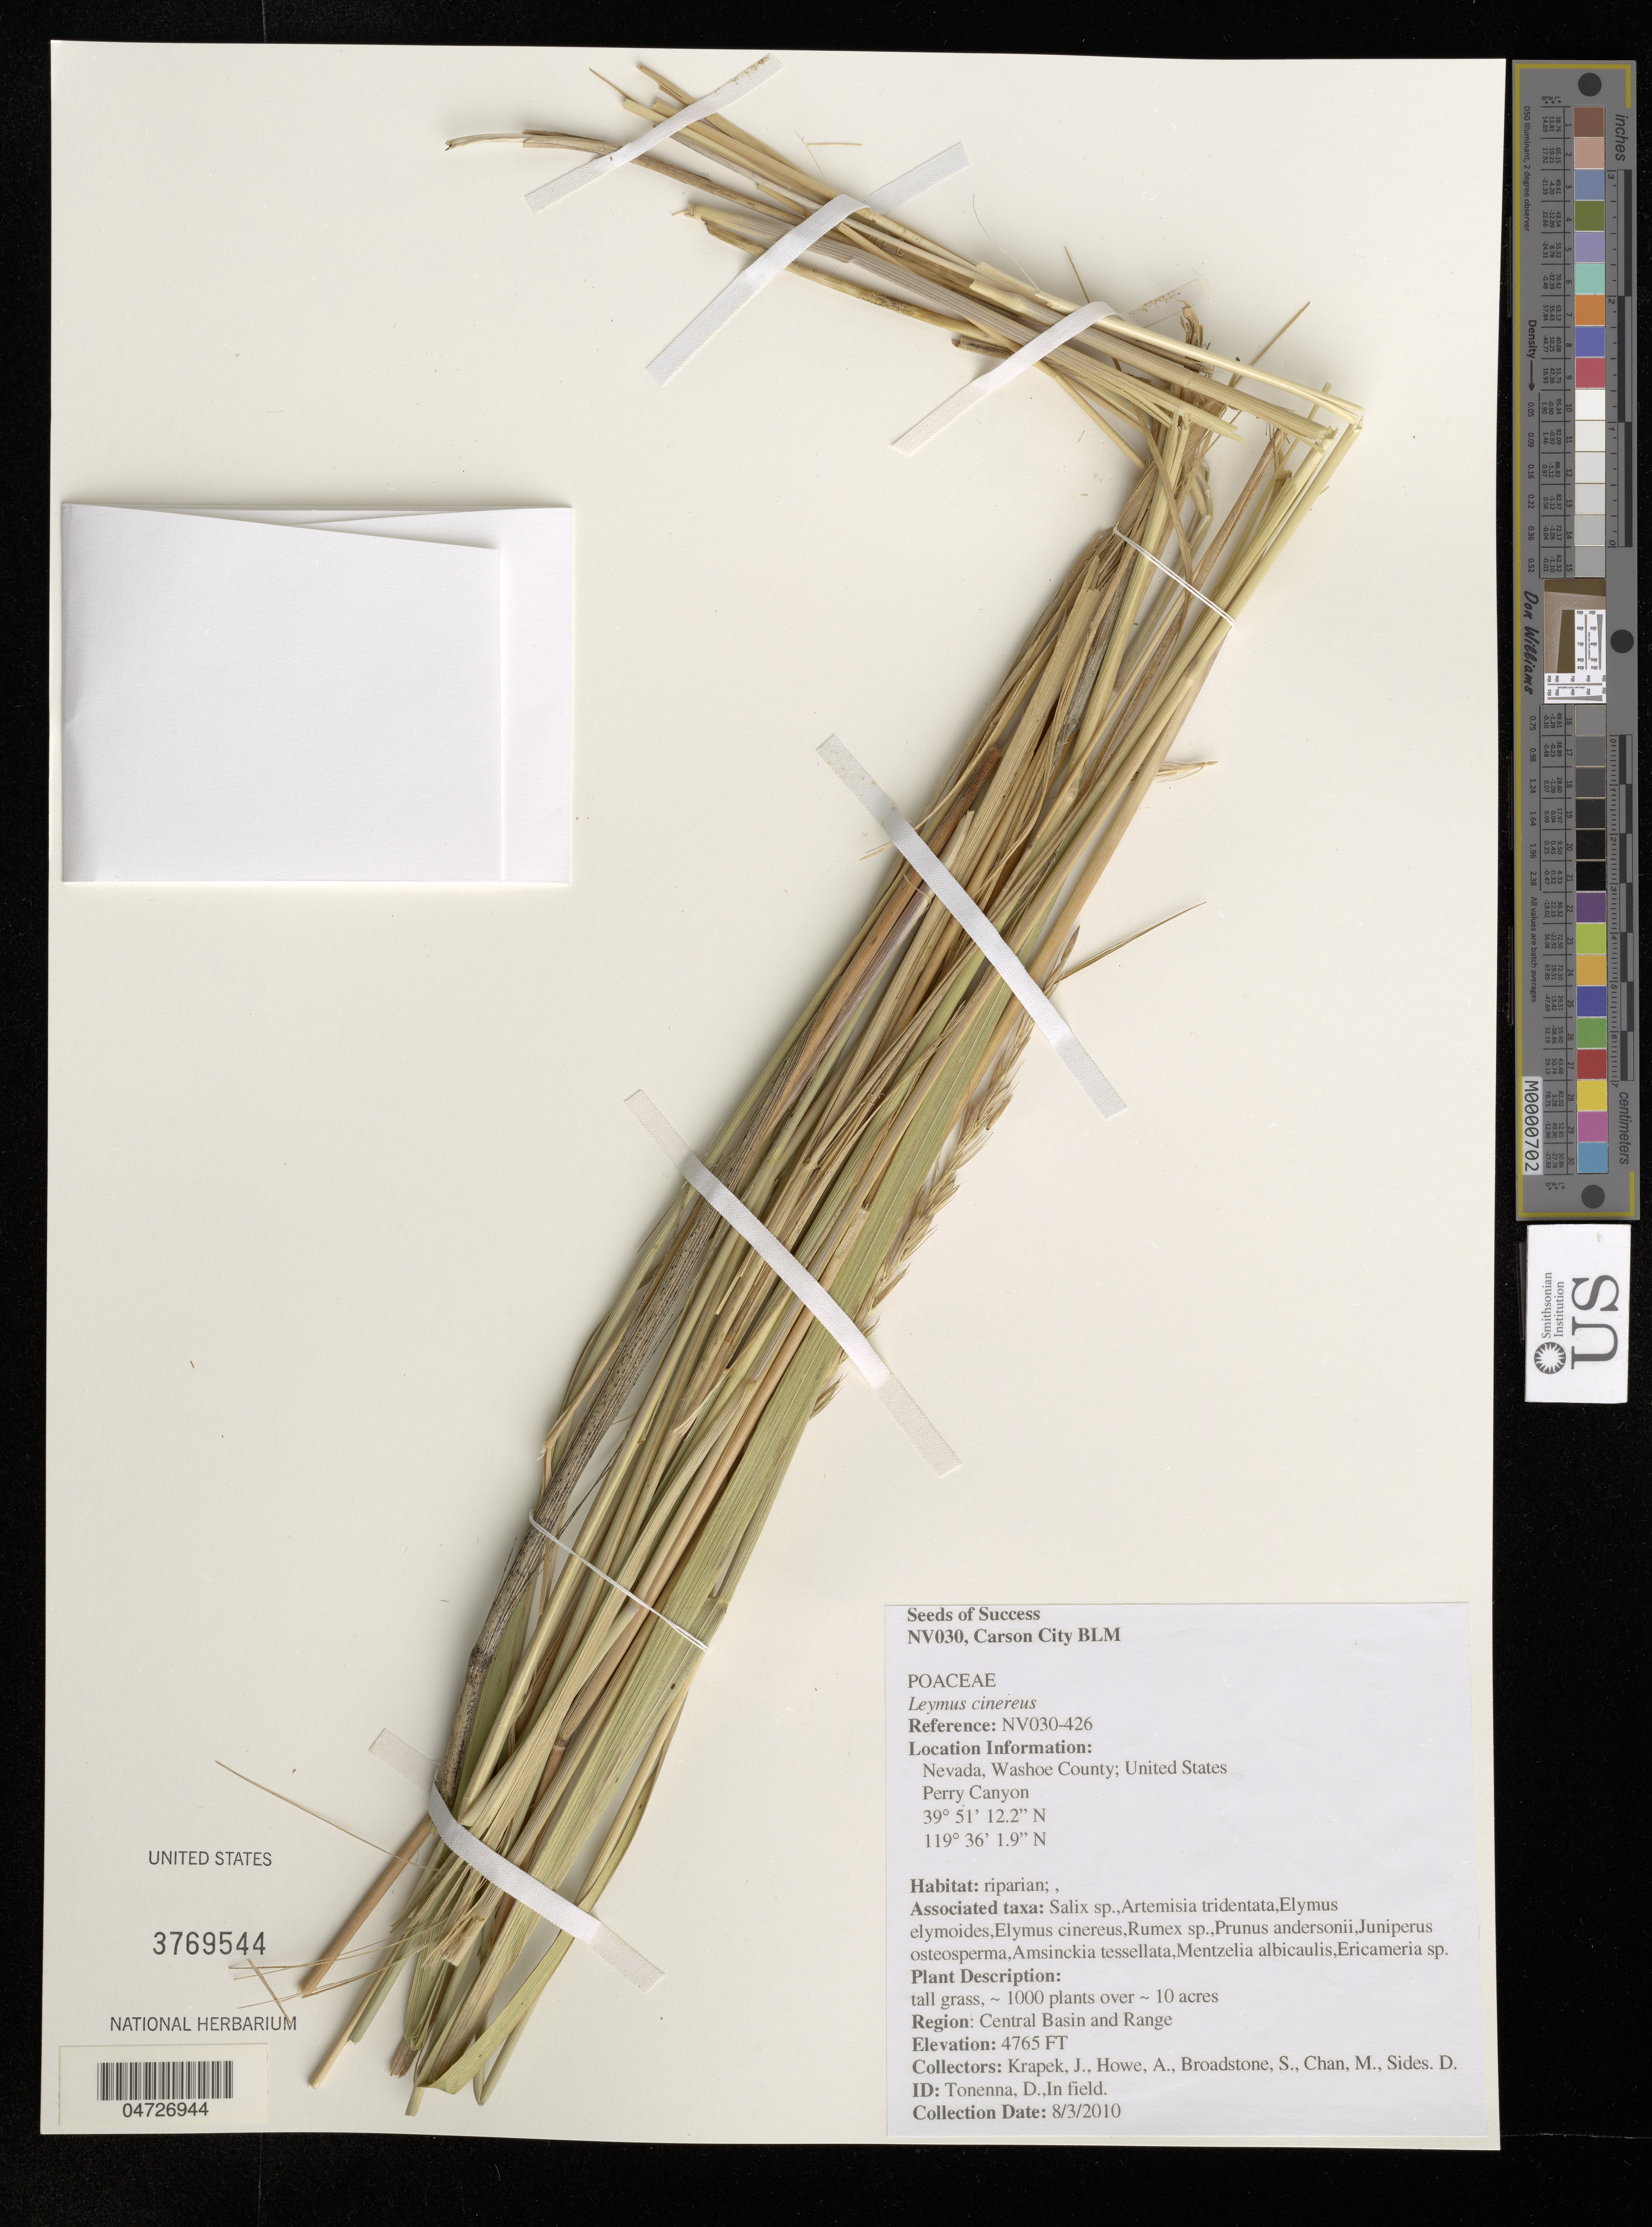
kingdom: Plantae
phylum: Tracheophyta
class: Liliopsida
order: Poales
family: Poaceae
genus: Leymus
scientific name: Leymus cinereus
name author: (Scribn. & Merr.) Á. Löve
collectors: J. Krapek, A. Howe, S. Broadstone, M. Chan & D. Sides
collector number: NV030-426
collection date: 2010-03-08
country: United States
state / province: Nevada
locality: Washoe County. Perry Canyon.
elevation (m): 1452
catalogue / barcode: US 3769544